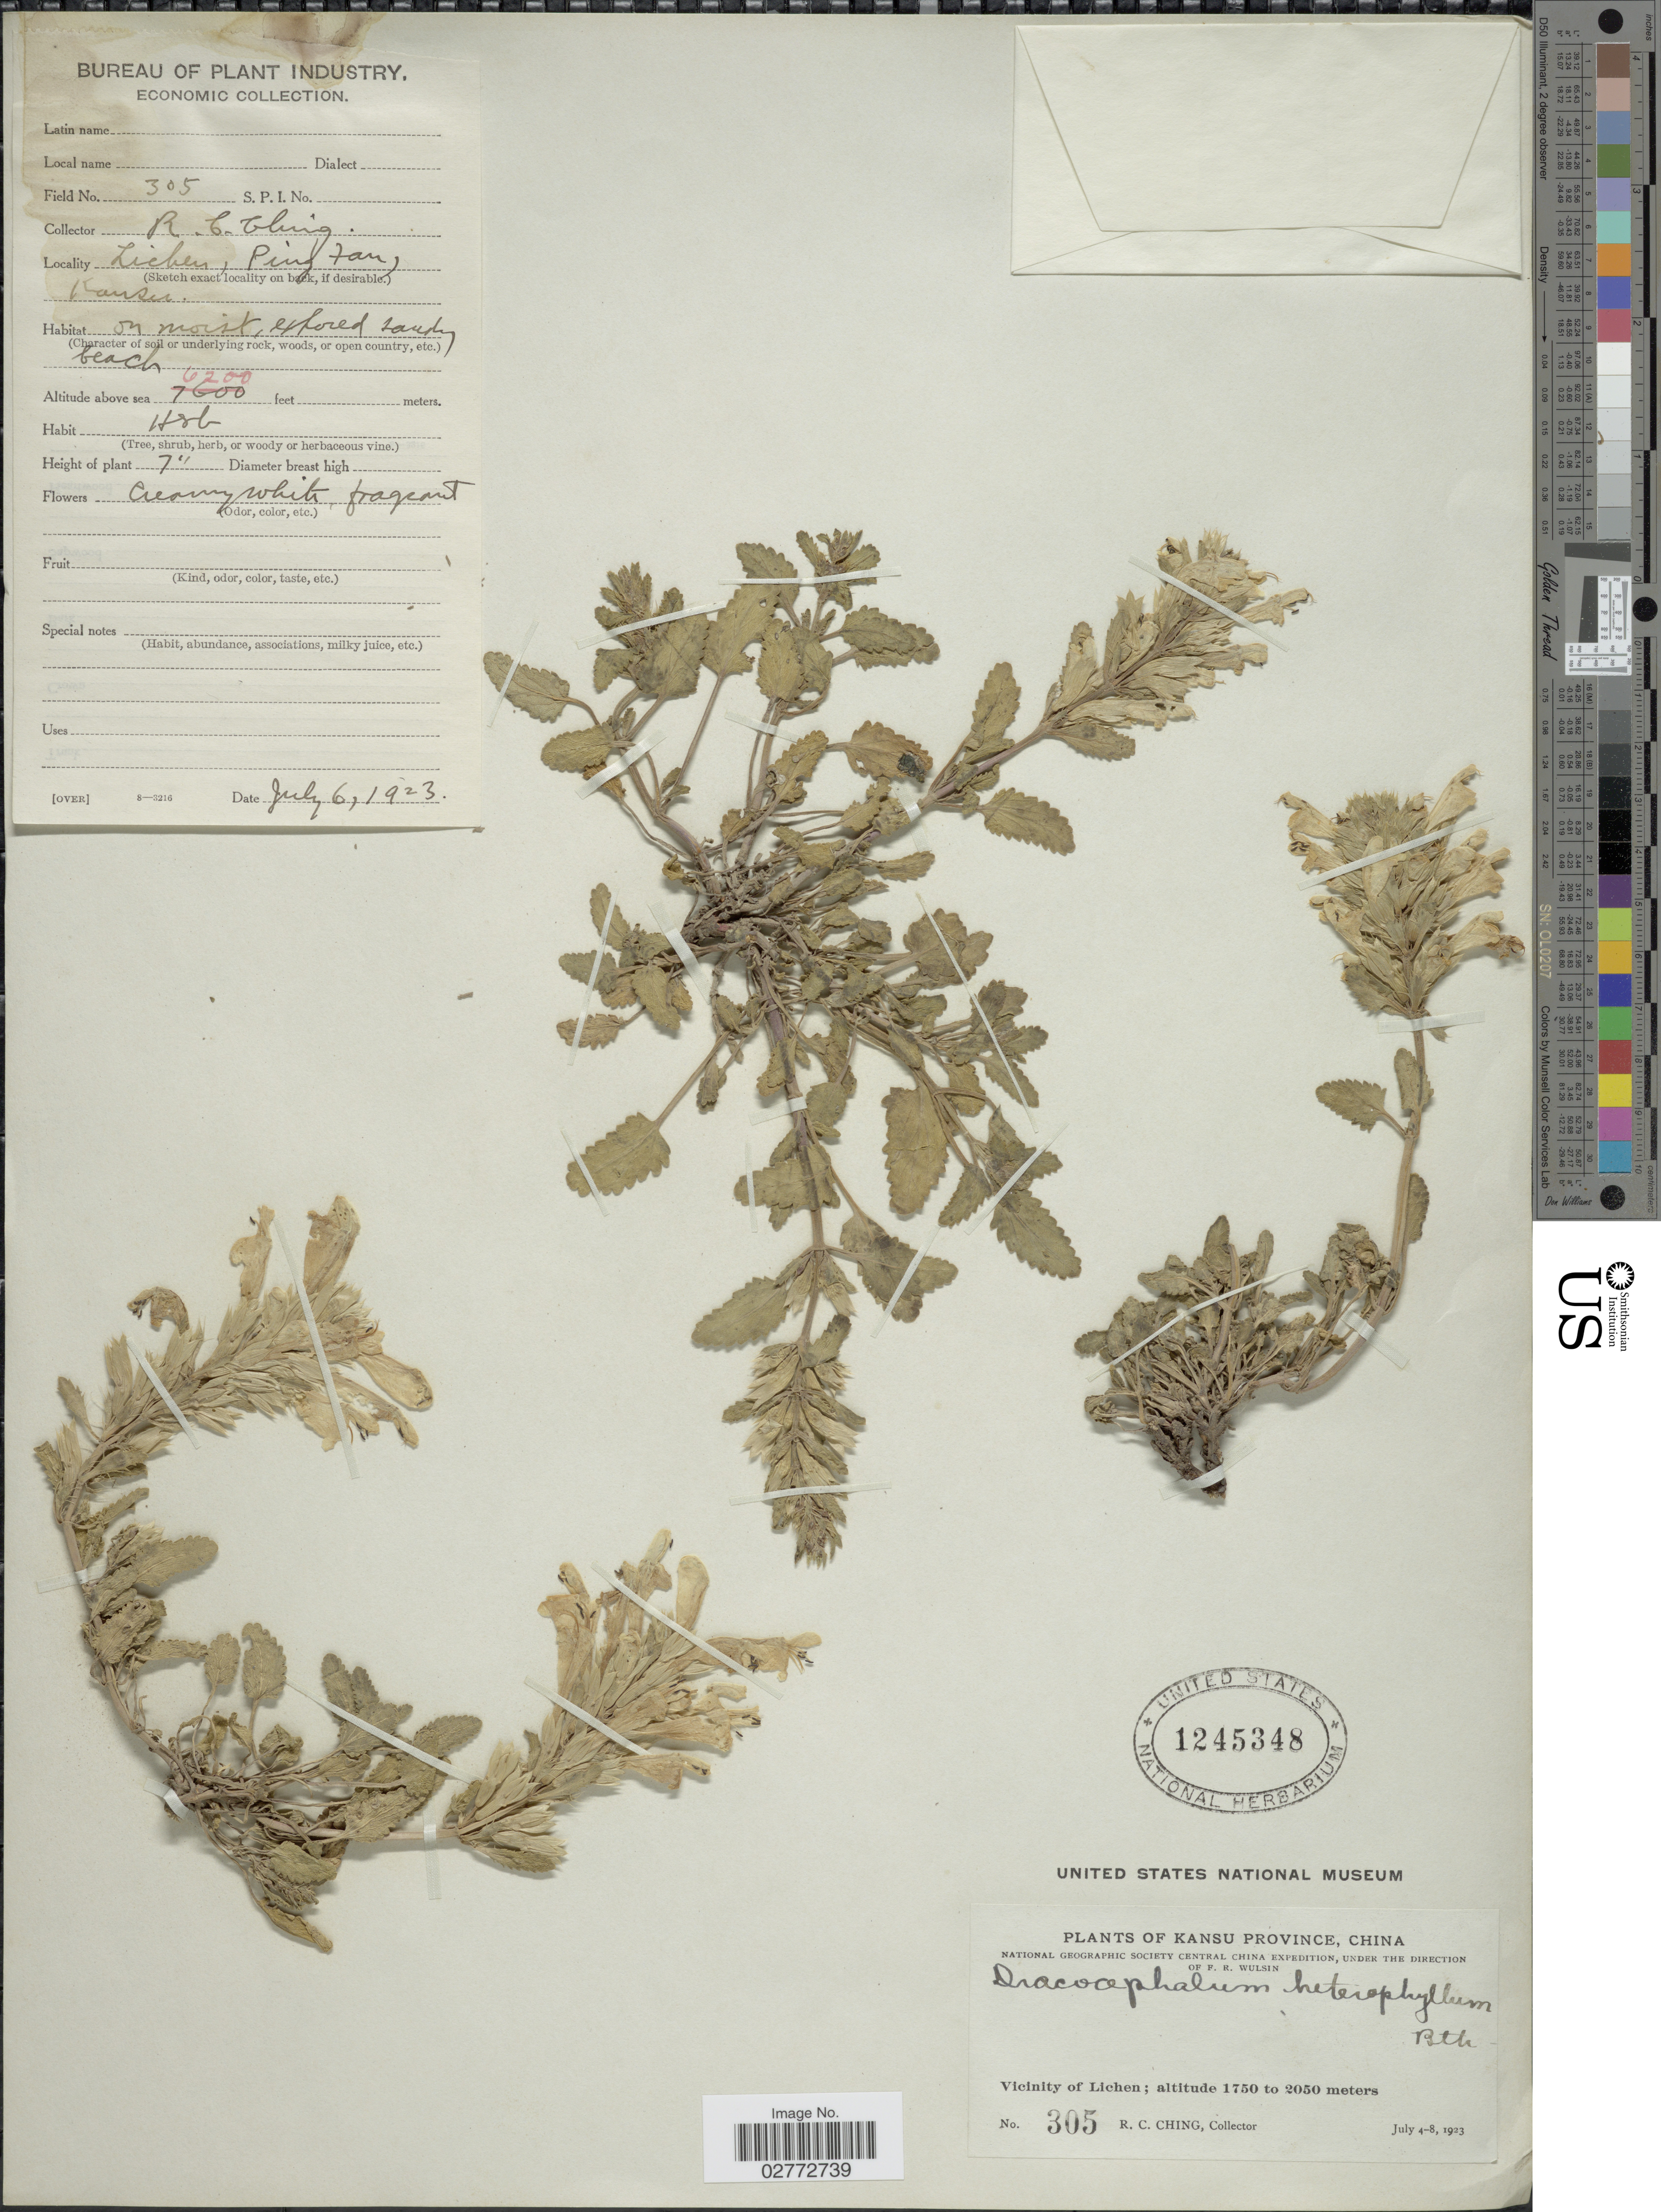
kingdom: Plantae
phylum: Tracheophyta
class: Magnoliopsida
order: Lamiales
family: Lamiaceae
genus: Dracocephalum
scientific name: Dracocephalum heterophyllum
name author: Benth.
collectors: R. C. Ching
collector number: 305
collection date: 1923-07-04/1923-07-08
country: China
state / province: Gansu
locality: Ping Fan. Kansu Province. Vicinity of Lichen.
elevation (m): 1890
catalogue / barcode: US 1245348